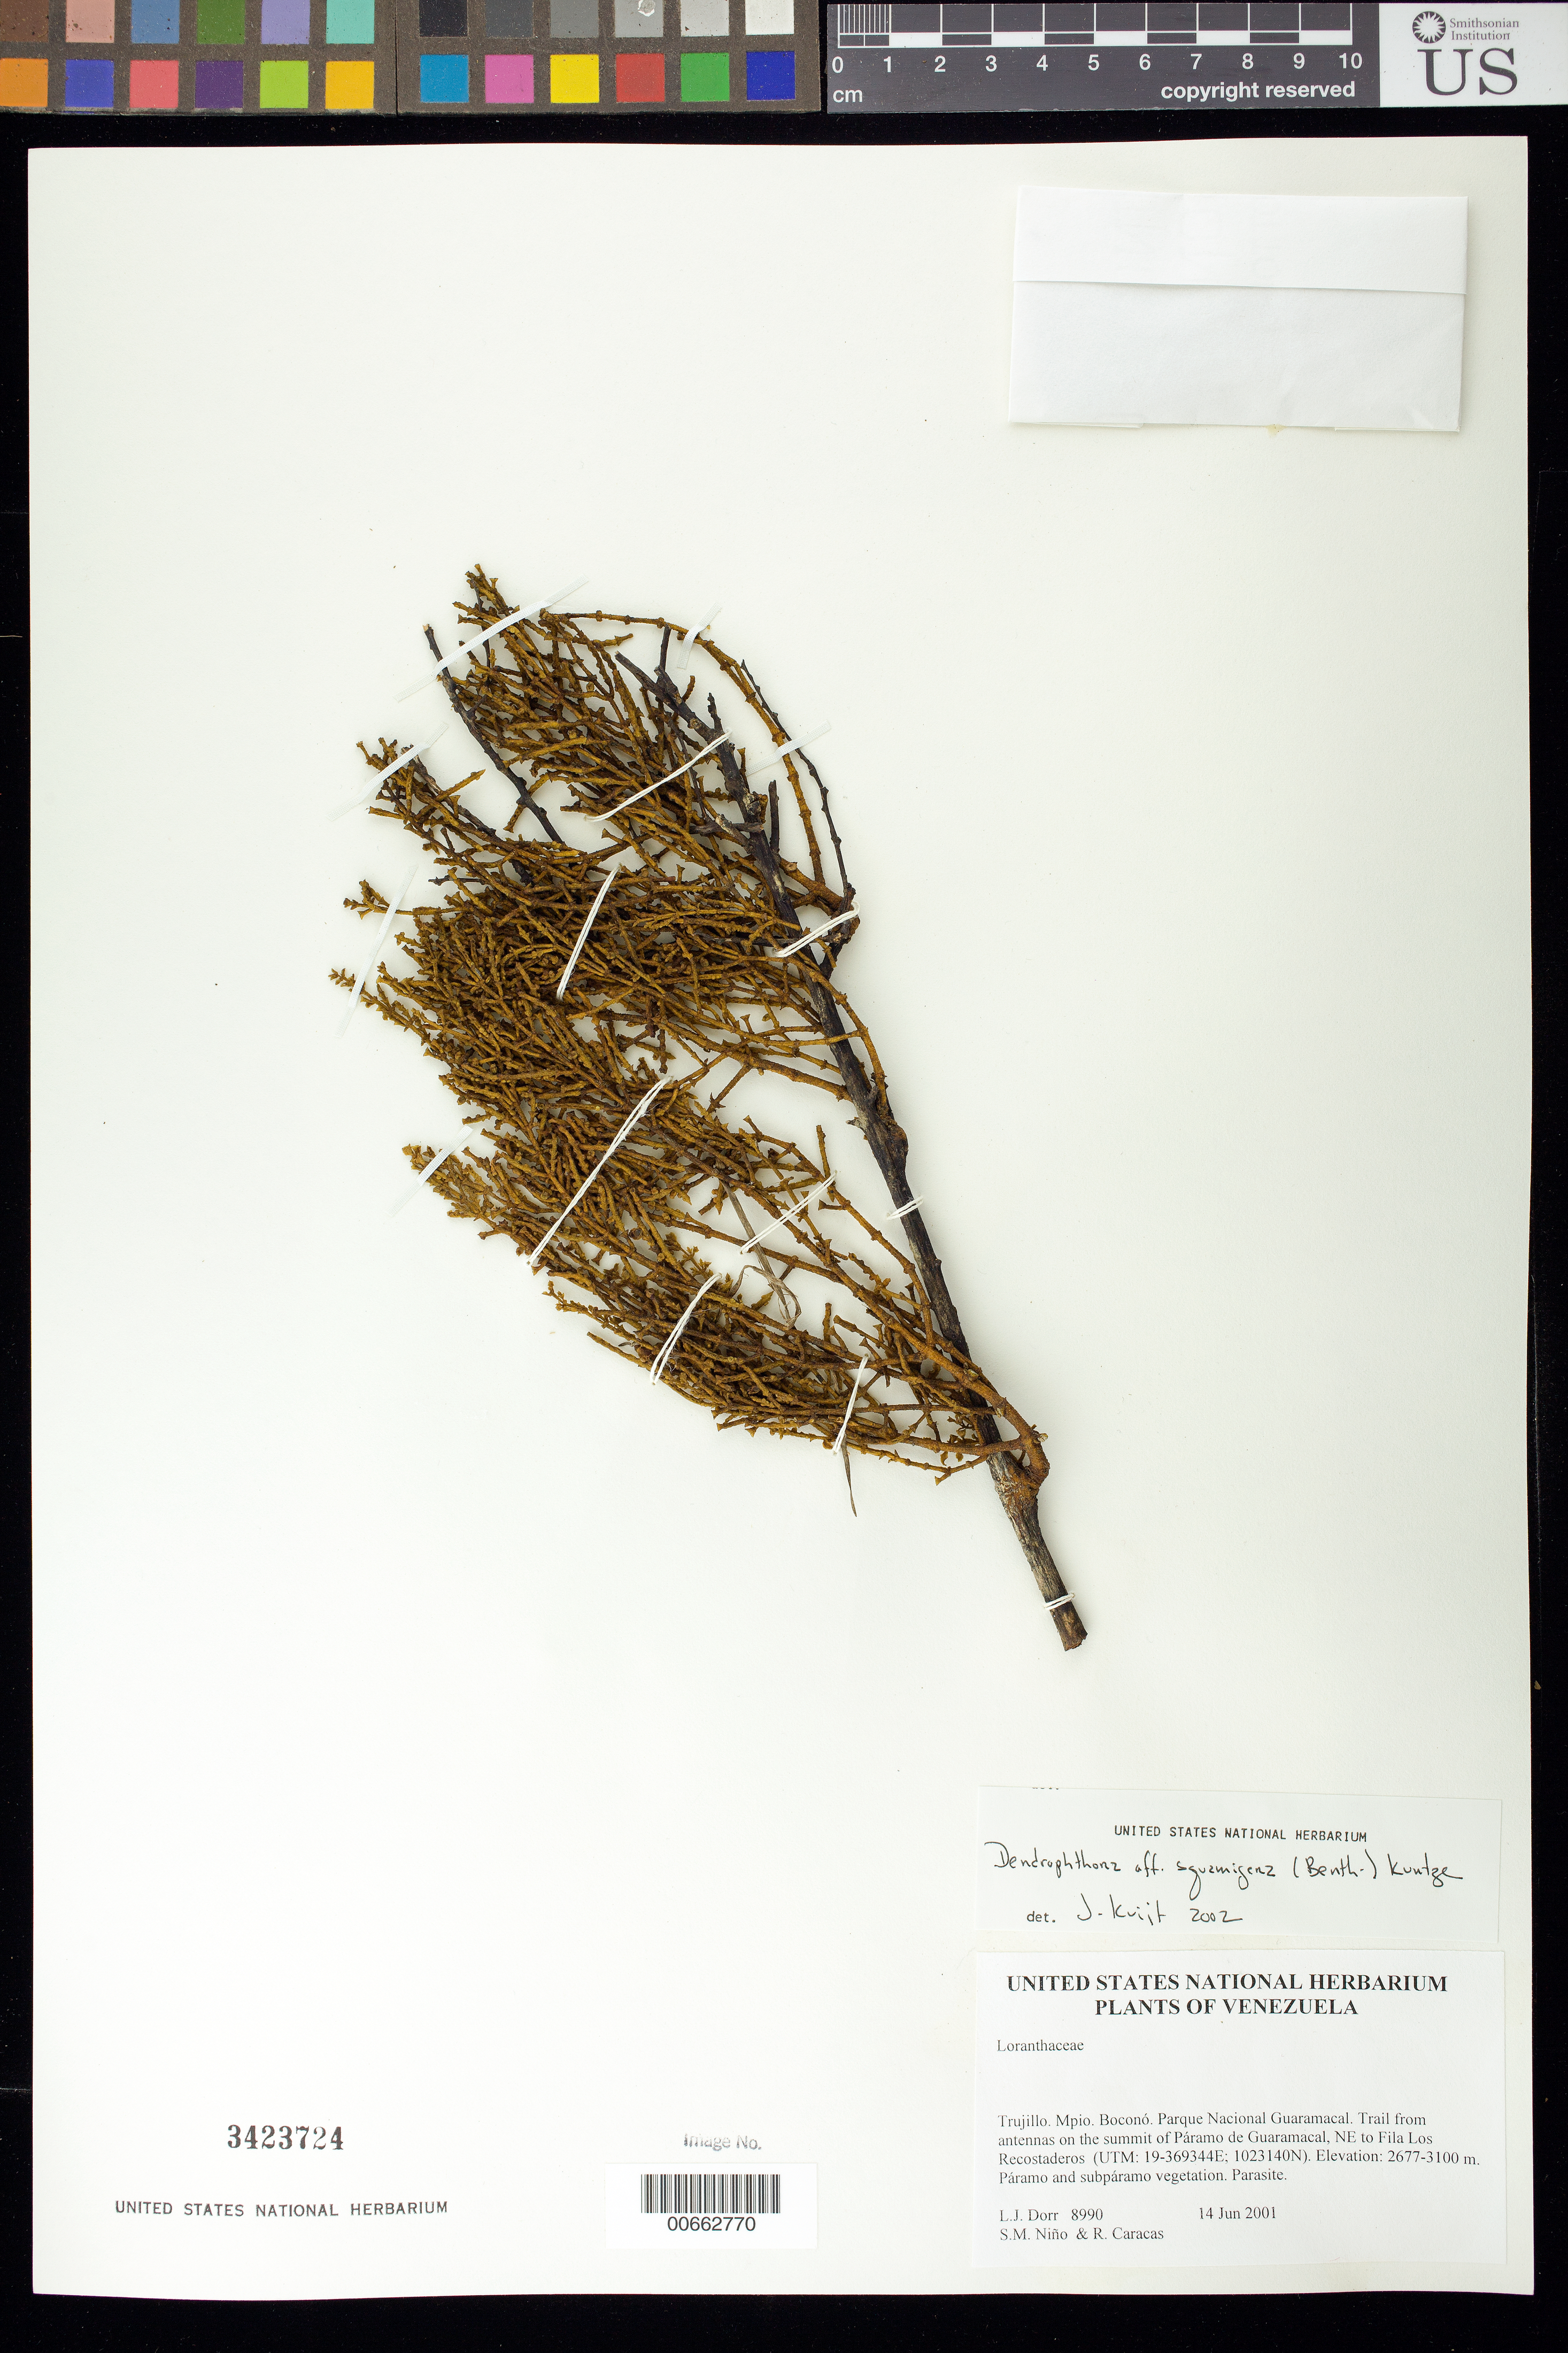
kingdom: Plantae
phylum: Tracheophyta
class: Magnoliopsida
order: Santalales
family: Viscaceae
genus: Dendrophthora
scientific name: Dendrophthora kuijtiana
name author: Canelón et al.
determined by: Dorr, L. J., (BOT), Smithsonian Institution - National Museum of Natural History (UNITED STATES)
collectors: L. J. Dorr, S. M. Niño & R. Caracas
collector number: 8990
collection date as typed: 14 Jun 2001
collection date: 2001-06-14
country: Venezuela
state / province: Trujillo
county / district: Boconó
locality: Parque Nacional Guaramacal. Trail from antennas on the summit of Páramo de Guaramacal, NE to Fila Los Recostaderos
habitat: Páramo and subpáramo vegetation.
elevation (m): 2677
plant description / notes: PORT, US, UVIC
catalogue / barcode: US 3423724